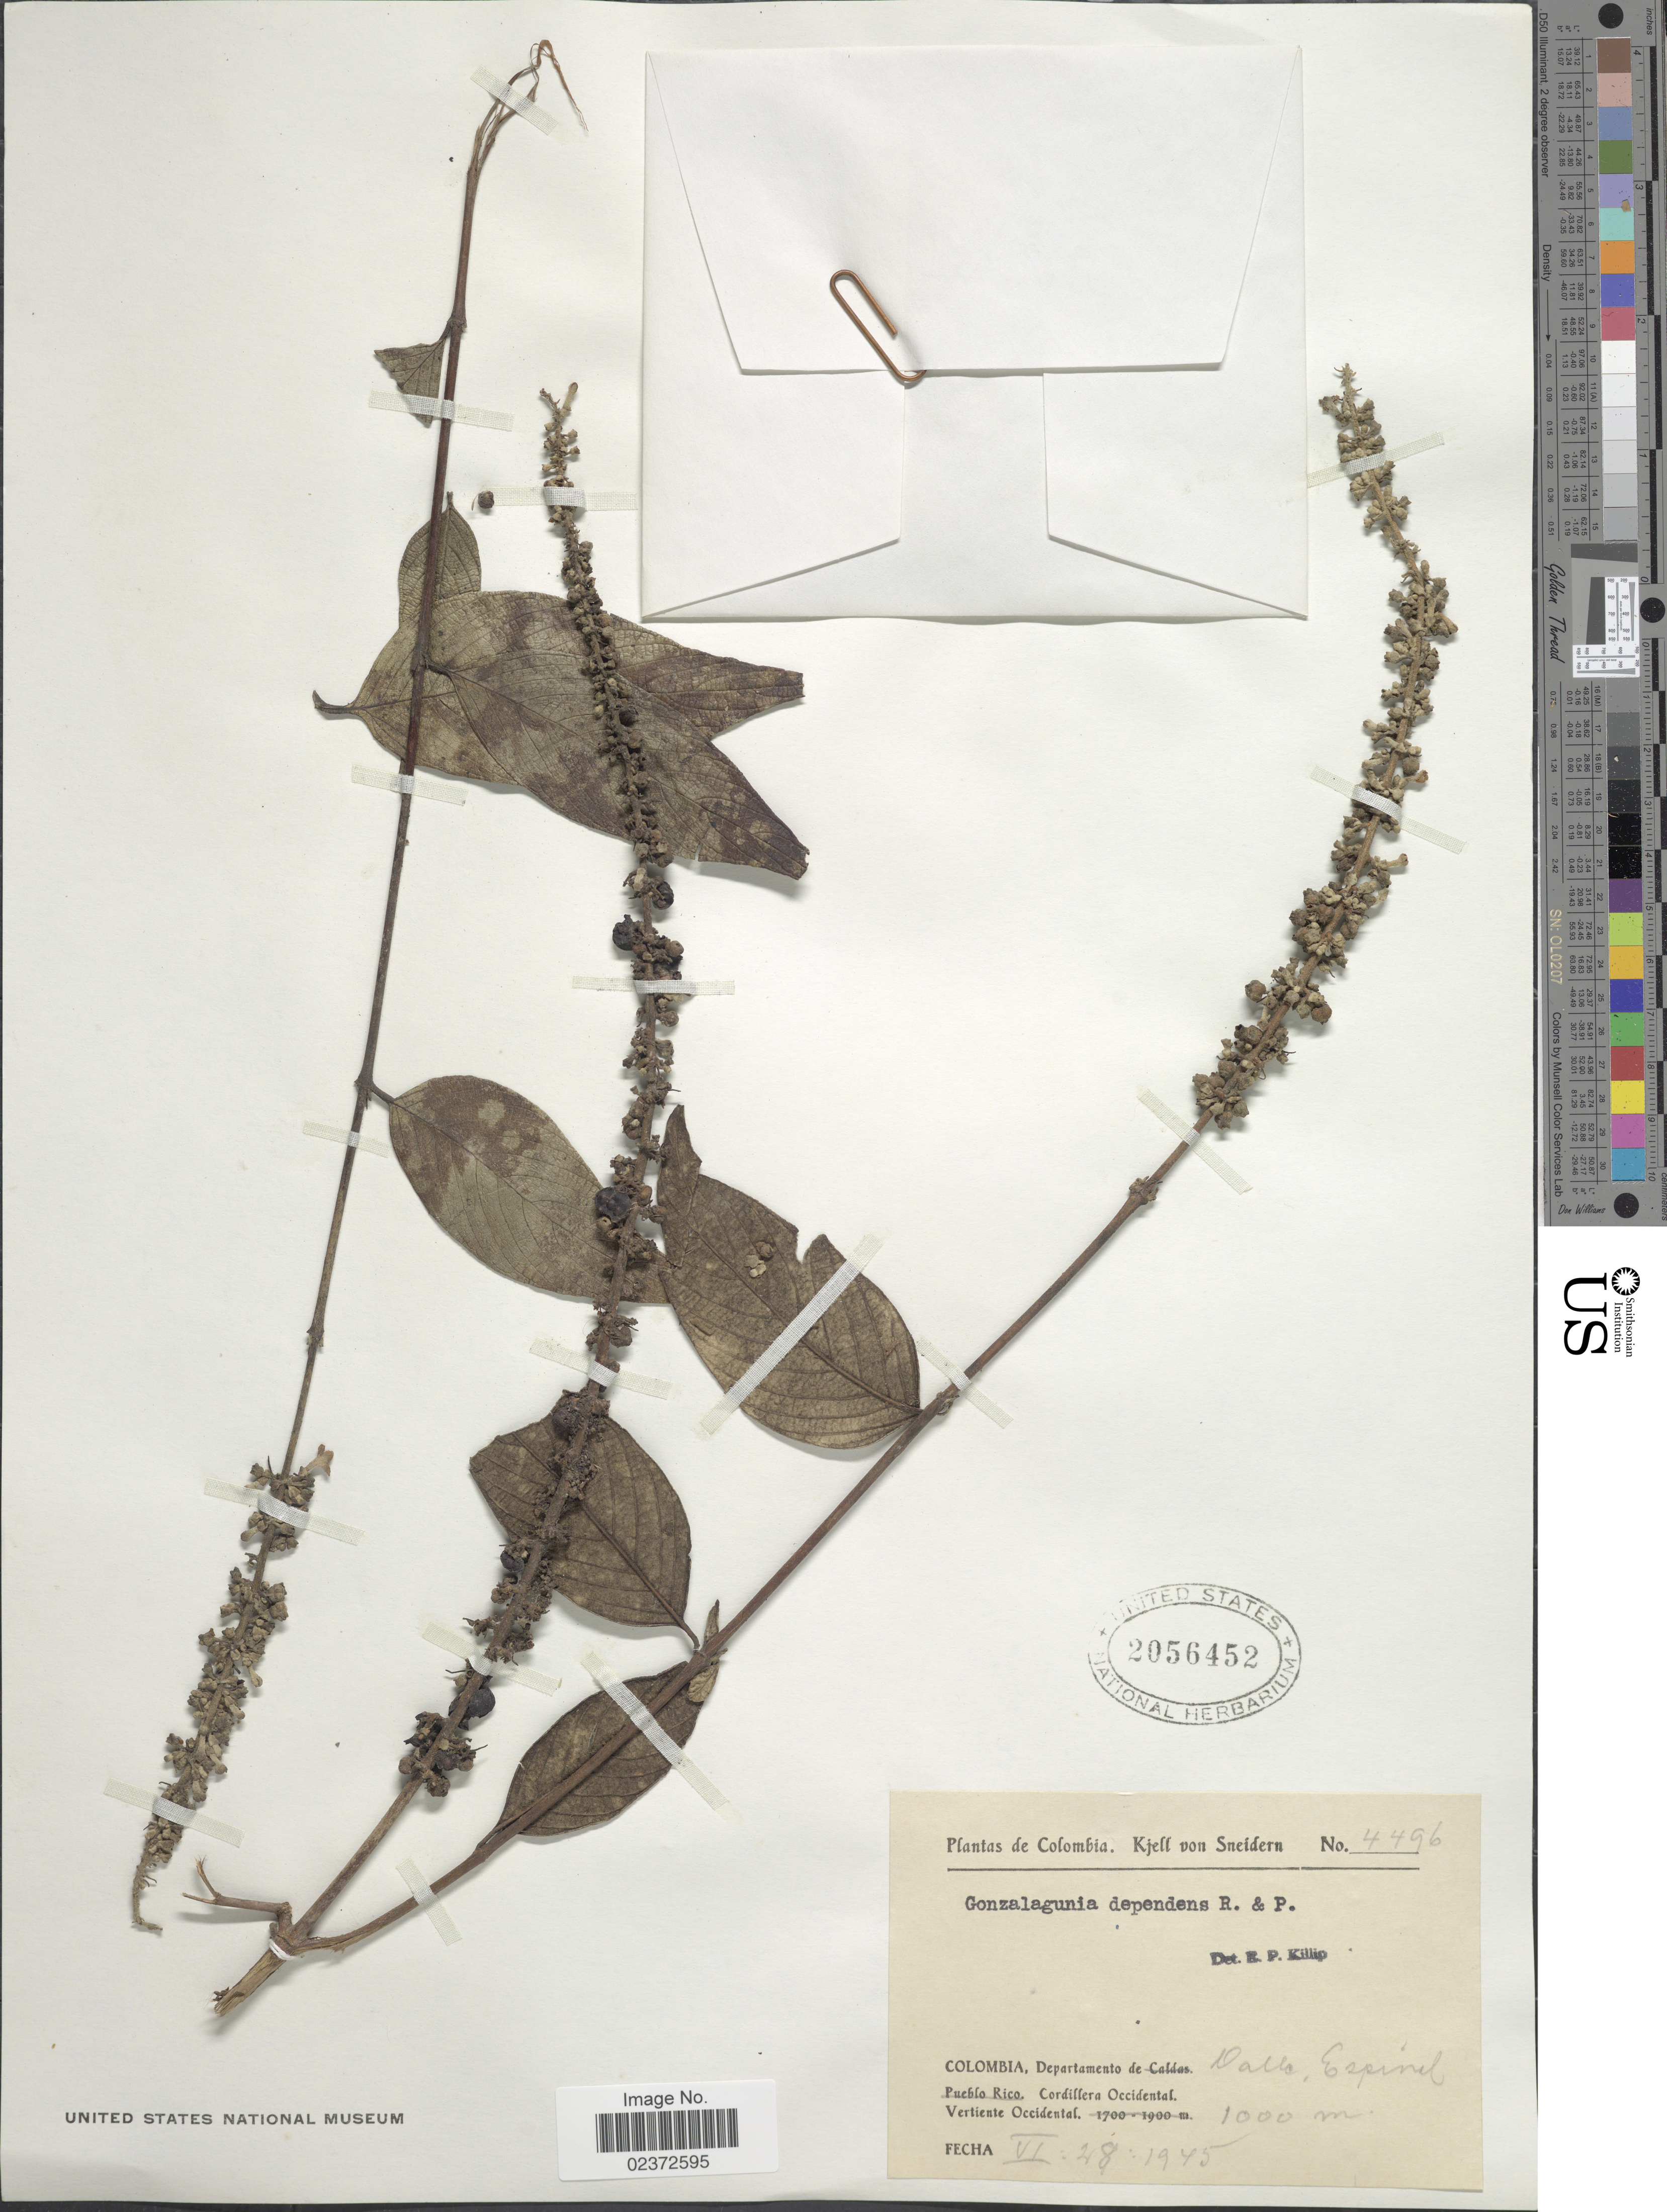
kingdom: Plantae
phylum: Tracheophyta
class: Magnoliopsida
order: Gentianales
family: Rubiaceae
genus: Gonzalagunia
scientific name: Gonzalagunia dependens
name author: Ruiz & Pav.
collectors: K. von Sneidern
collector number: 4496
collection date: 1945-06-28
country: Colombia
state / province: Valle del Cauca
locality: Departamento de Valle, Espinal. Cordillera Occidental.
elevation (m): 1000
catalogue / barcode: US 2056452